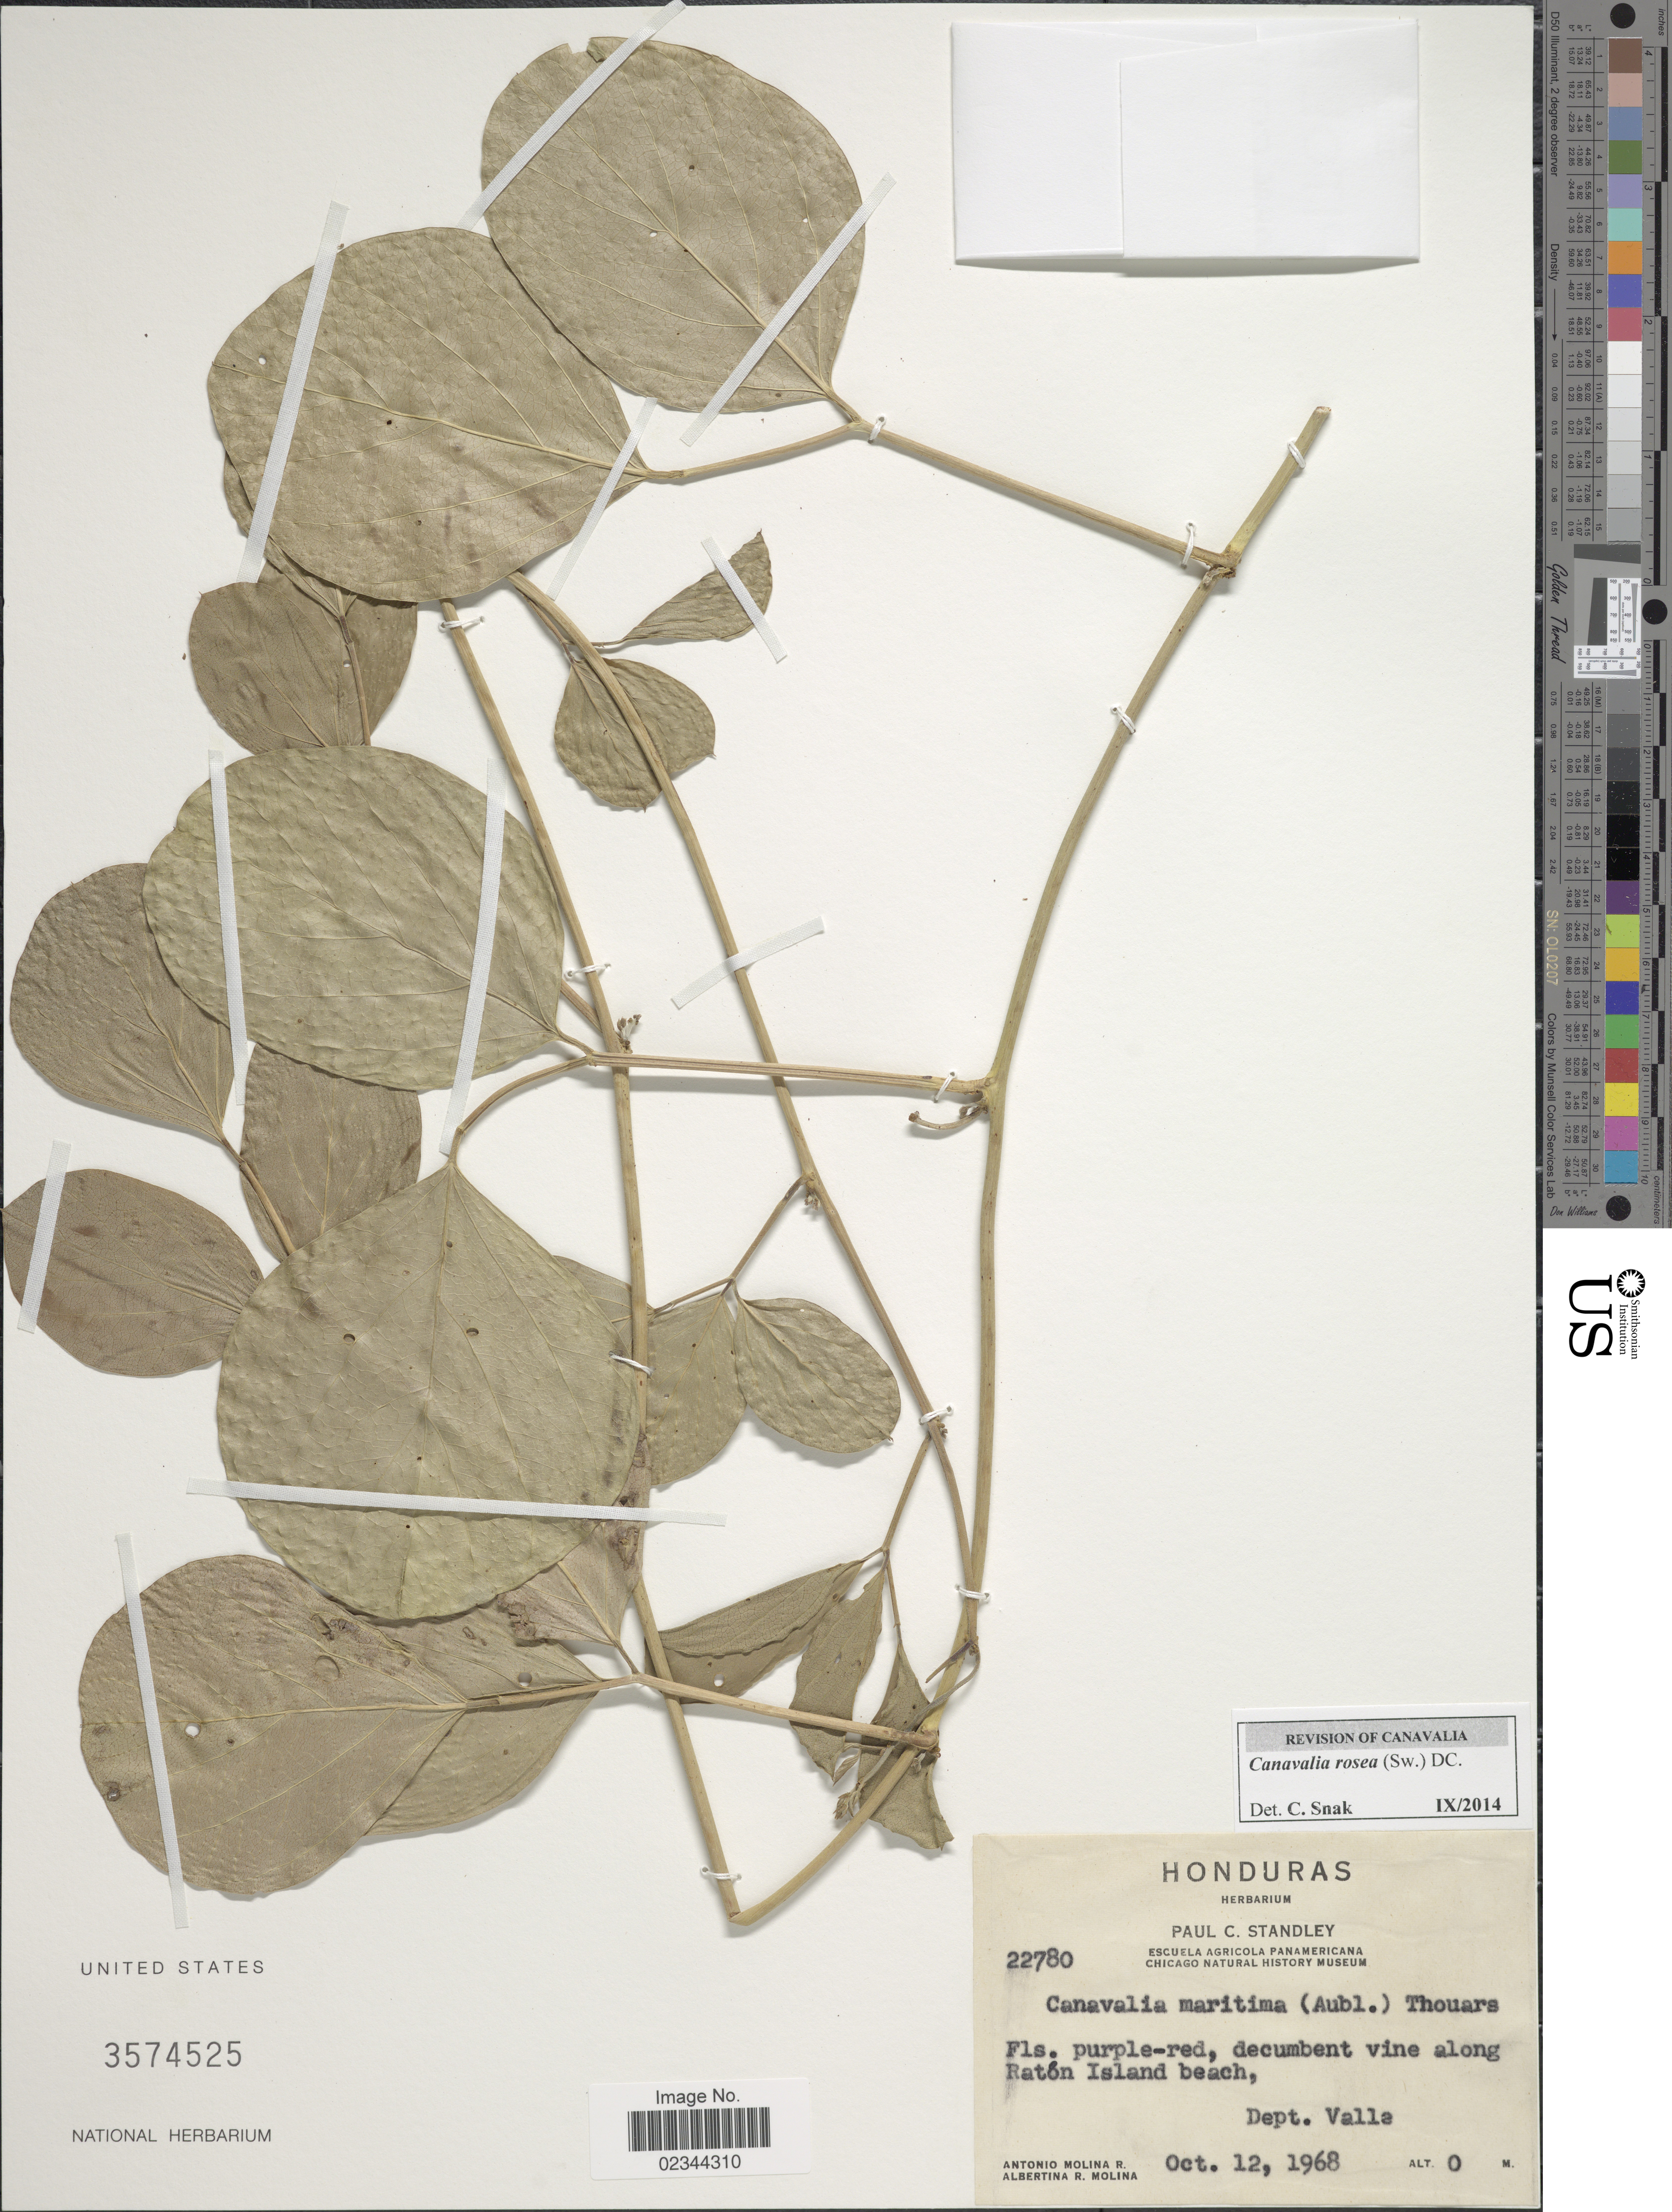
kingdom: Plantae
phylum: Tracheophyta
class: Magnoliopsida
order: Fabales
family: Fabaceae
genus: Canavalia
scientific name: Canavalia rosea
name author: (Sw.) DC.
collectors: A. Molina R. & A. R. Molina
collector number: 22780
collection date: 1968-10-12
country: Honduras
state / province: Valle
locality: Along Raton Island beach.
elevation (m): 0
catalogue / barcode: US 3574525